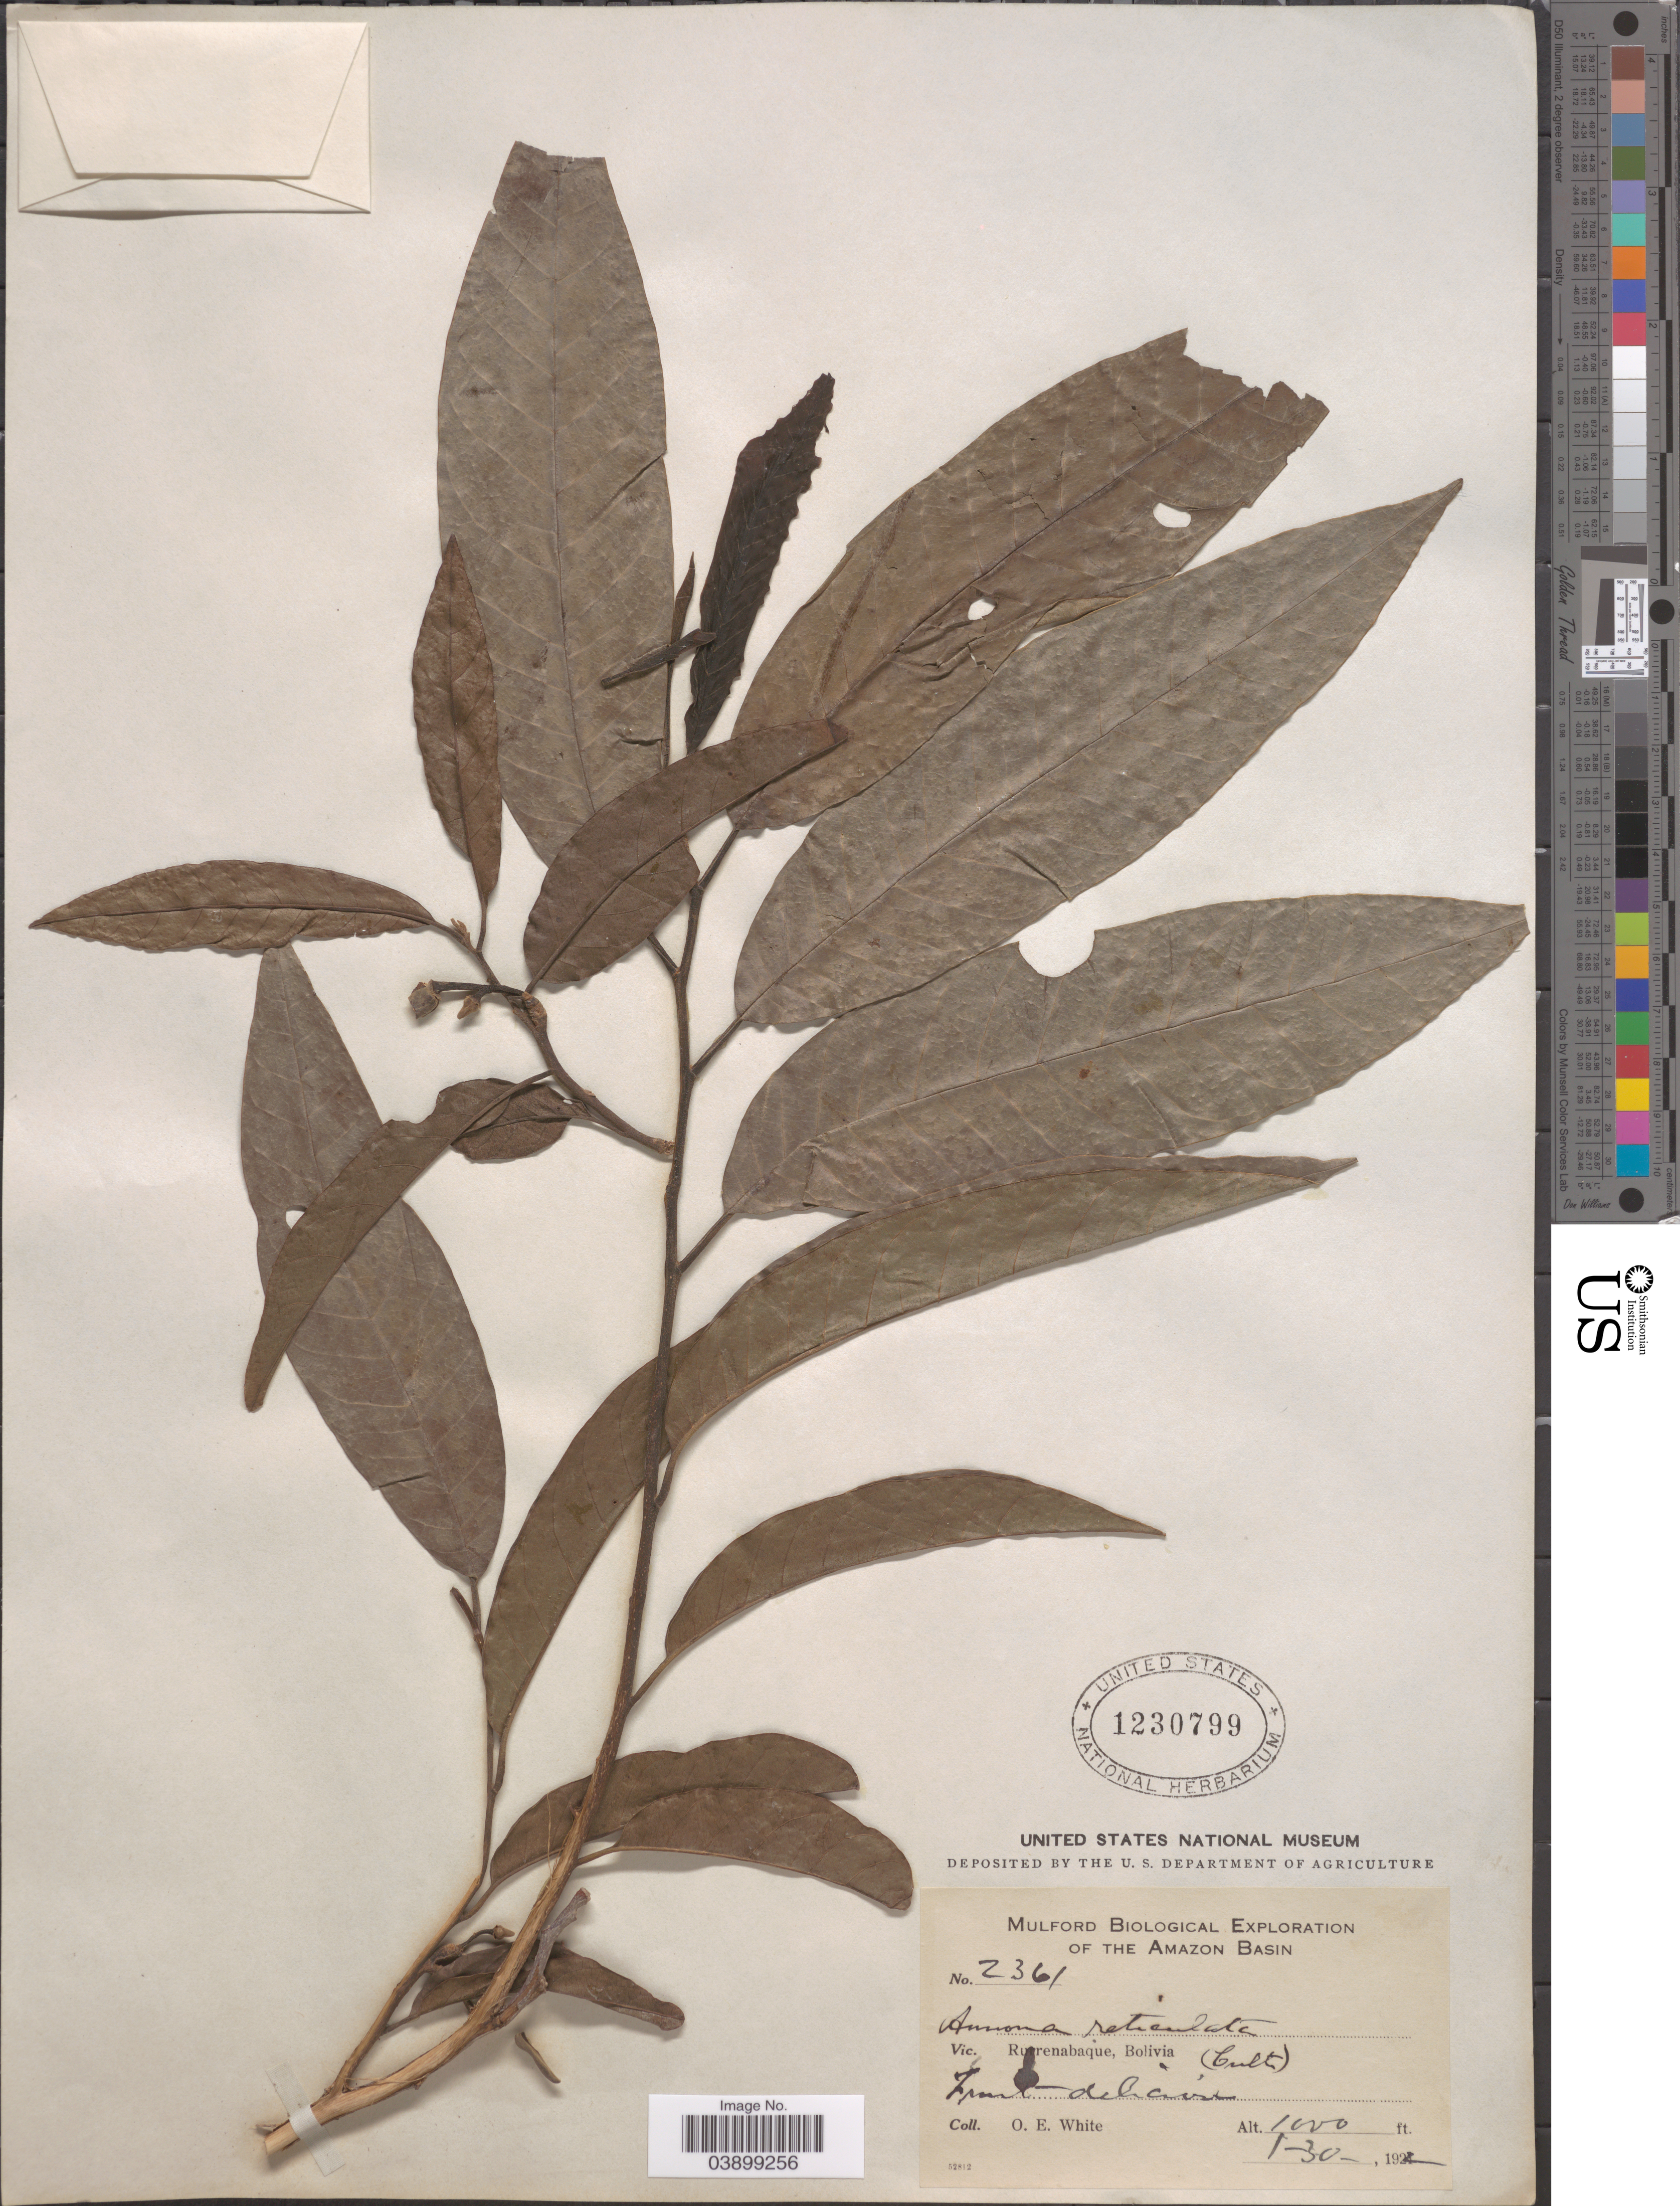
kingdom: Plantae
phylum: Tracheophyta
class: Magnoliopsida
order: Magnoliales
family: Annonaceae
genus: Annona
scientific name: Annona reticulata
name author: L.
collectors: O. E. White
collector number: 2361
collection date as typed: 1-30-1922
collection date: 1922-01-30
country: Bolivia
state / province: Beni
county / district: José Ballivián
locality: Rurrenabaque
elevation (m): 305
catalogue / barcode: US 1230799